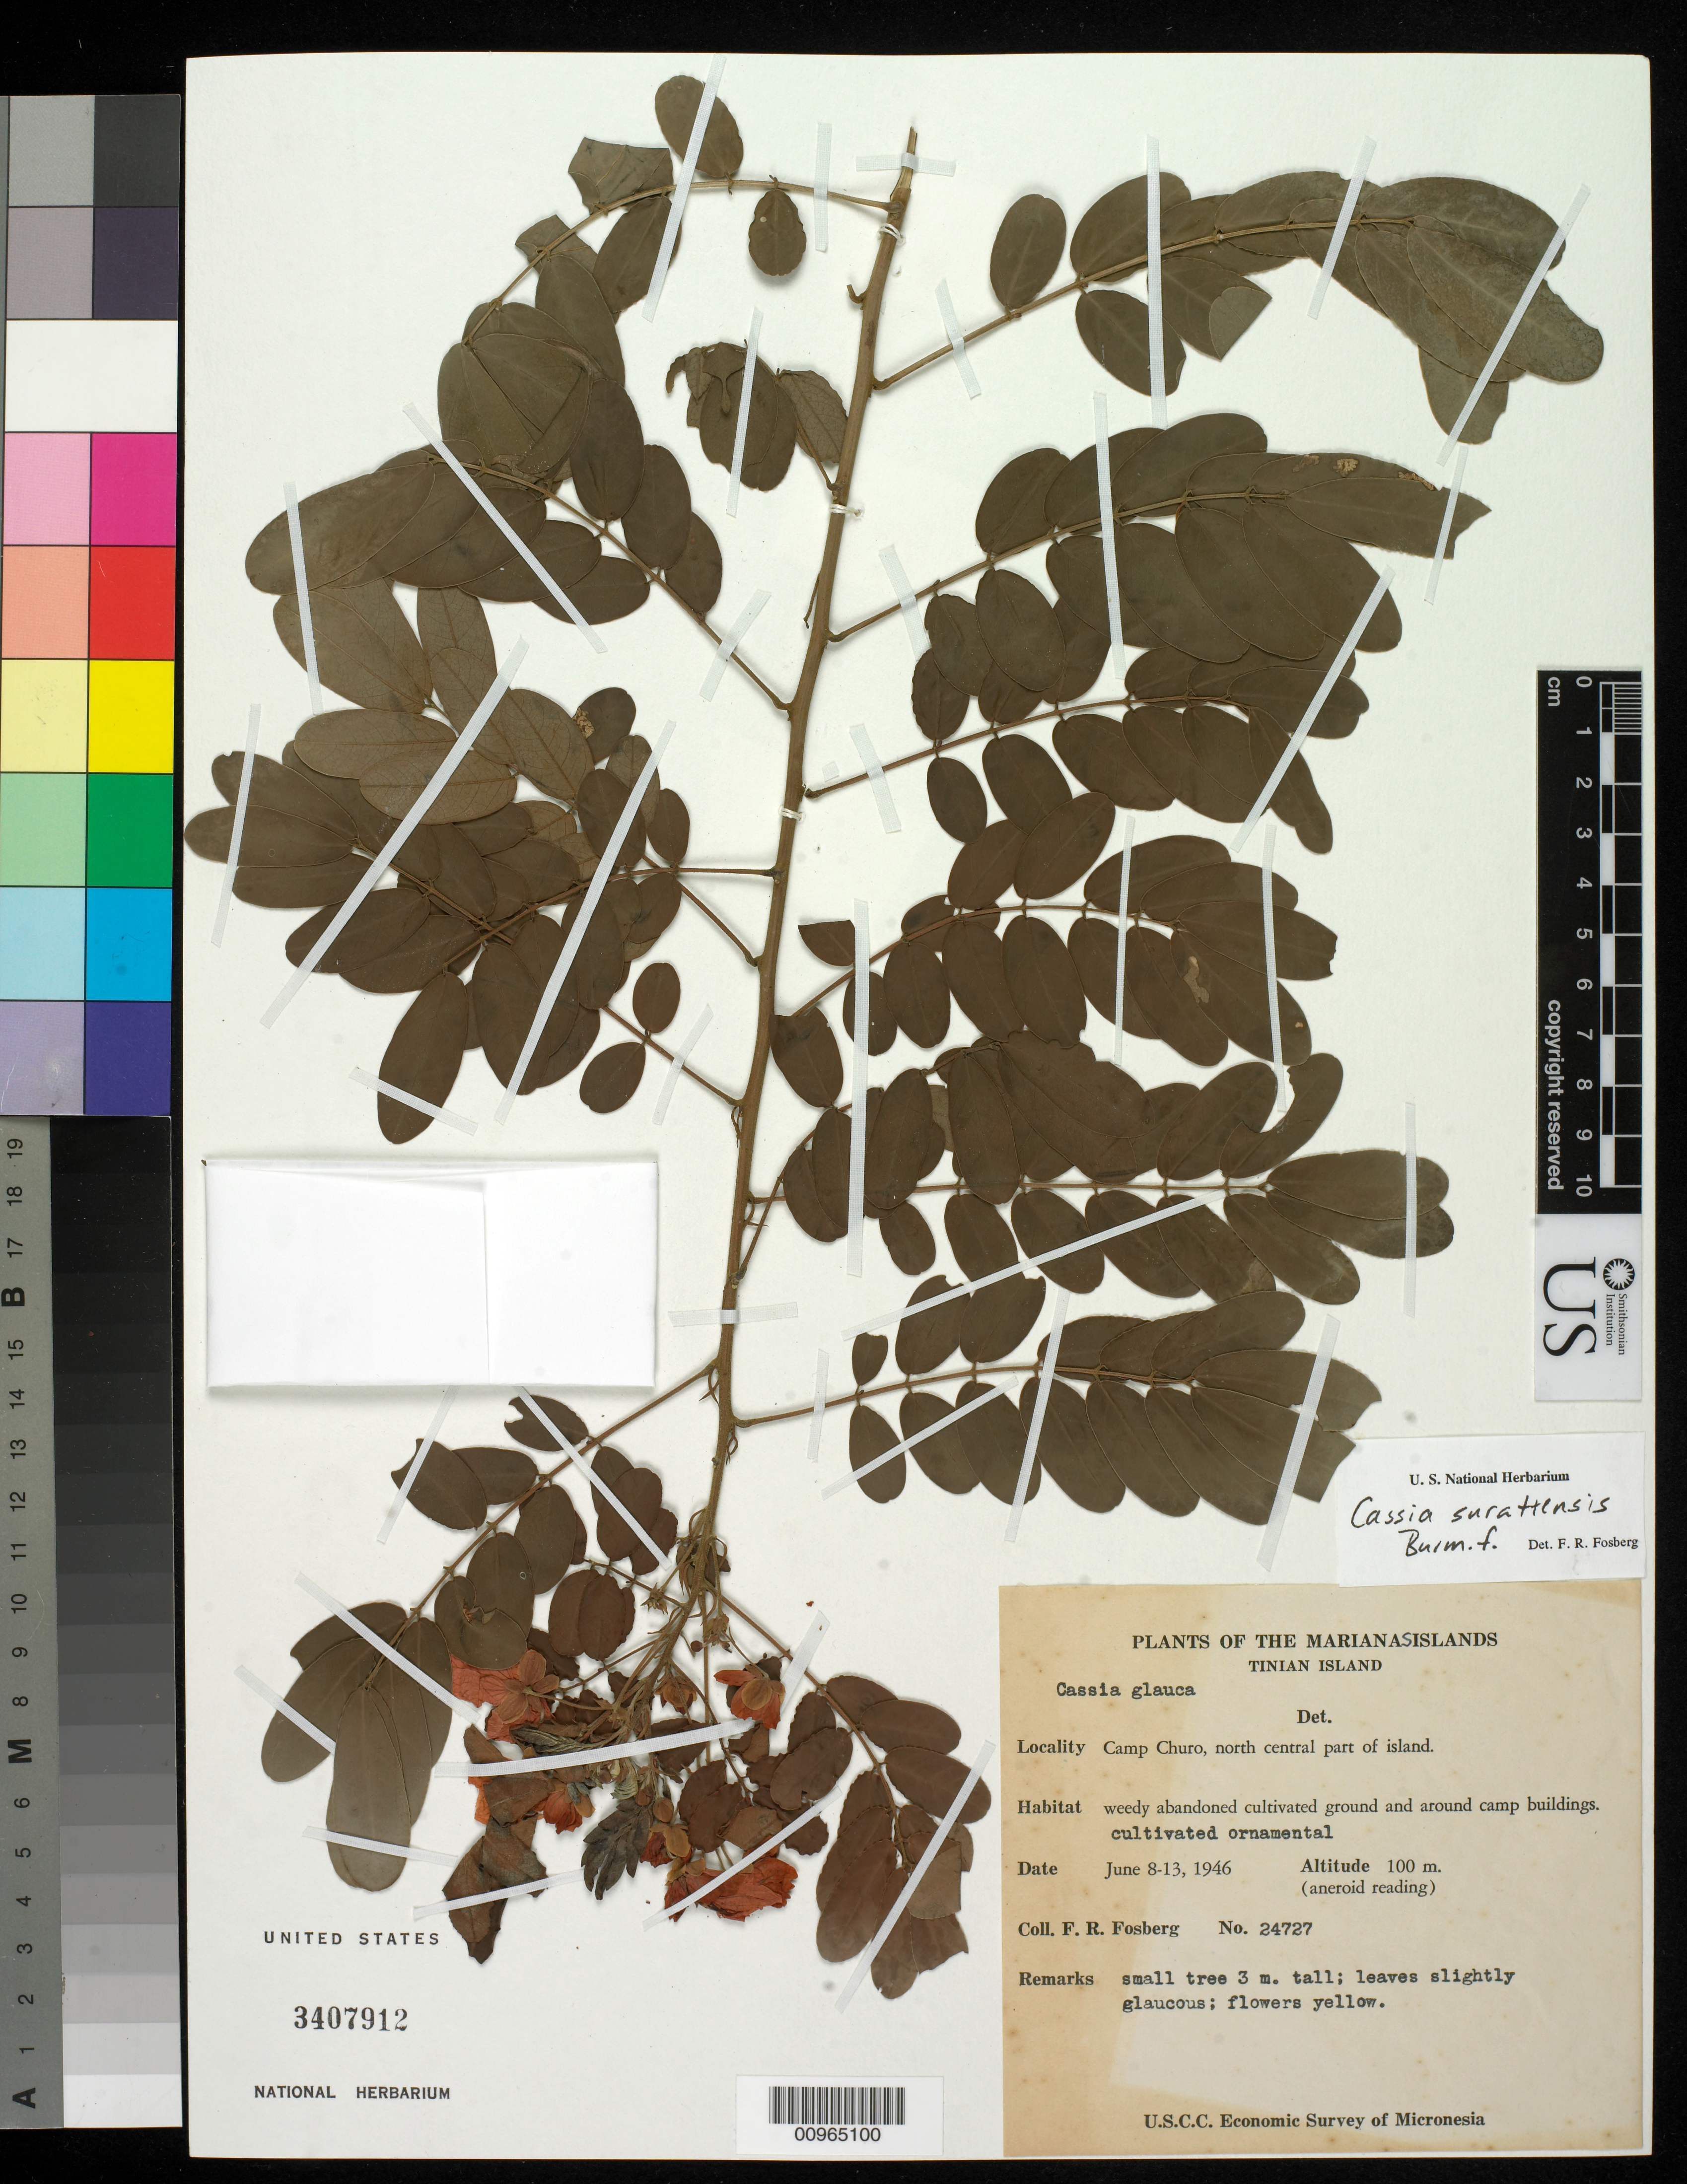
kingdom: Plantae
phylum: Tracheophyta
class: Magnoliopsida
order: Fabales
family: Fabaceae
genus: Senna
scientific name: Senna timorensis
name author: (DC.) H.S. Irwin & Barneby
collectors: F. R. Fosberg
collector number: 24727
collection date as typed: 08 Jun 1946 to 13 Jun 1946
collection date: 1946-06-08/1946-06-13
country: Northern Mariana Islands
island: Tinian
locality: Camp Churo, north central part of island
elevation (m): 100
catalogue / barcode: US 3407912